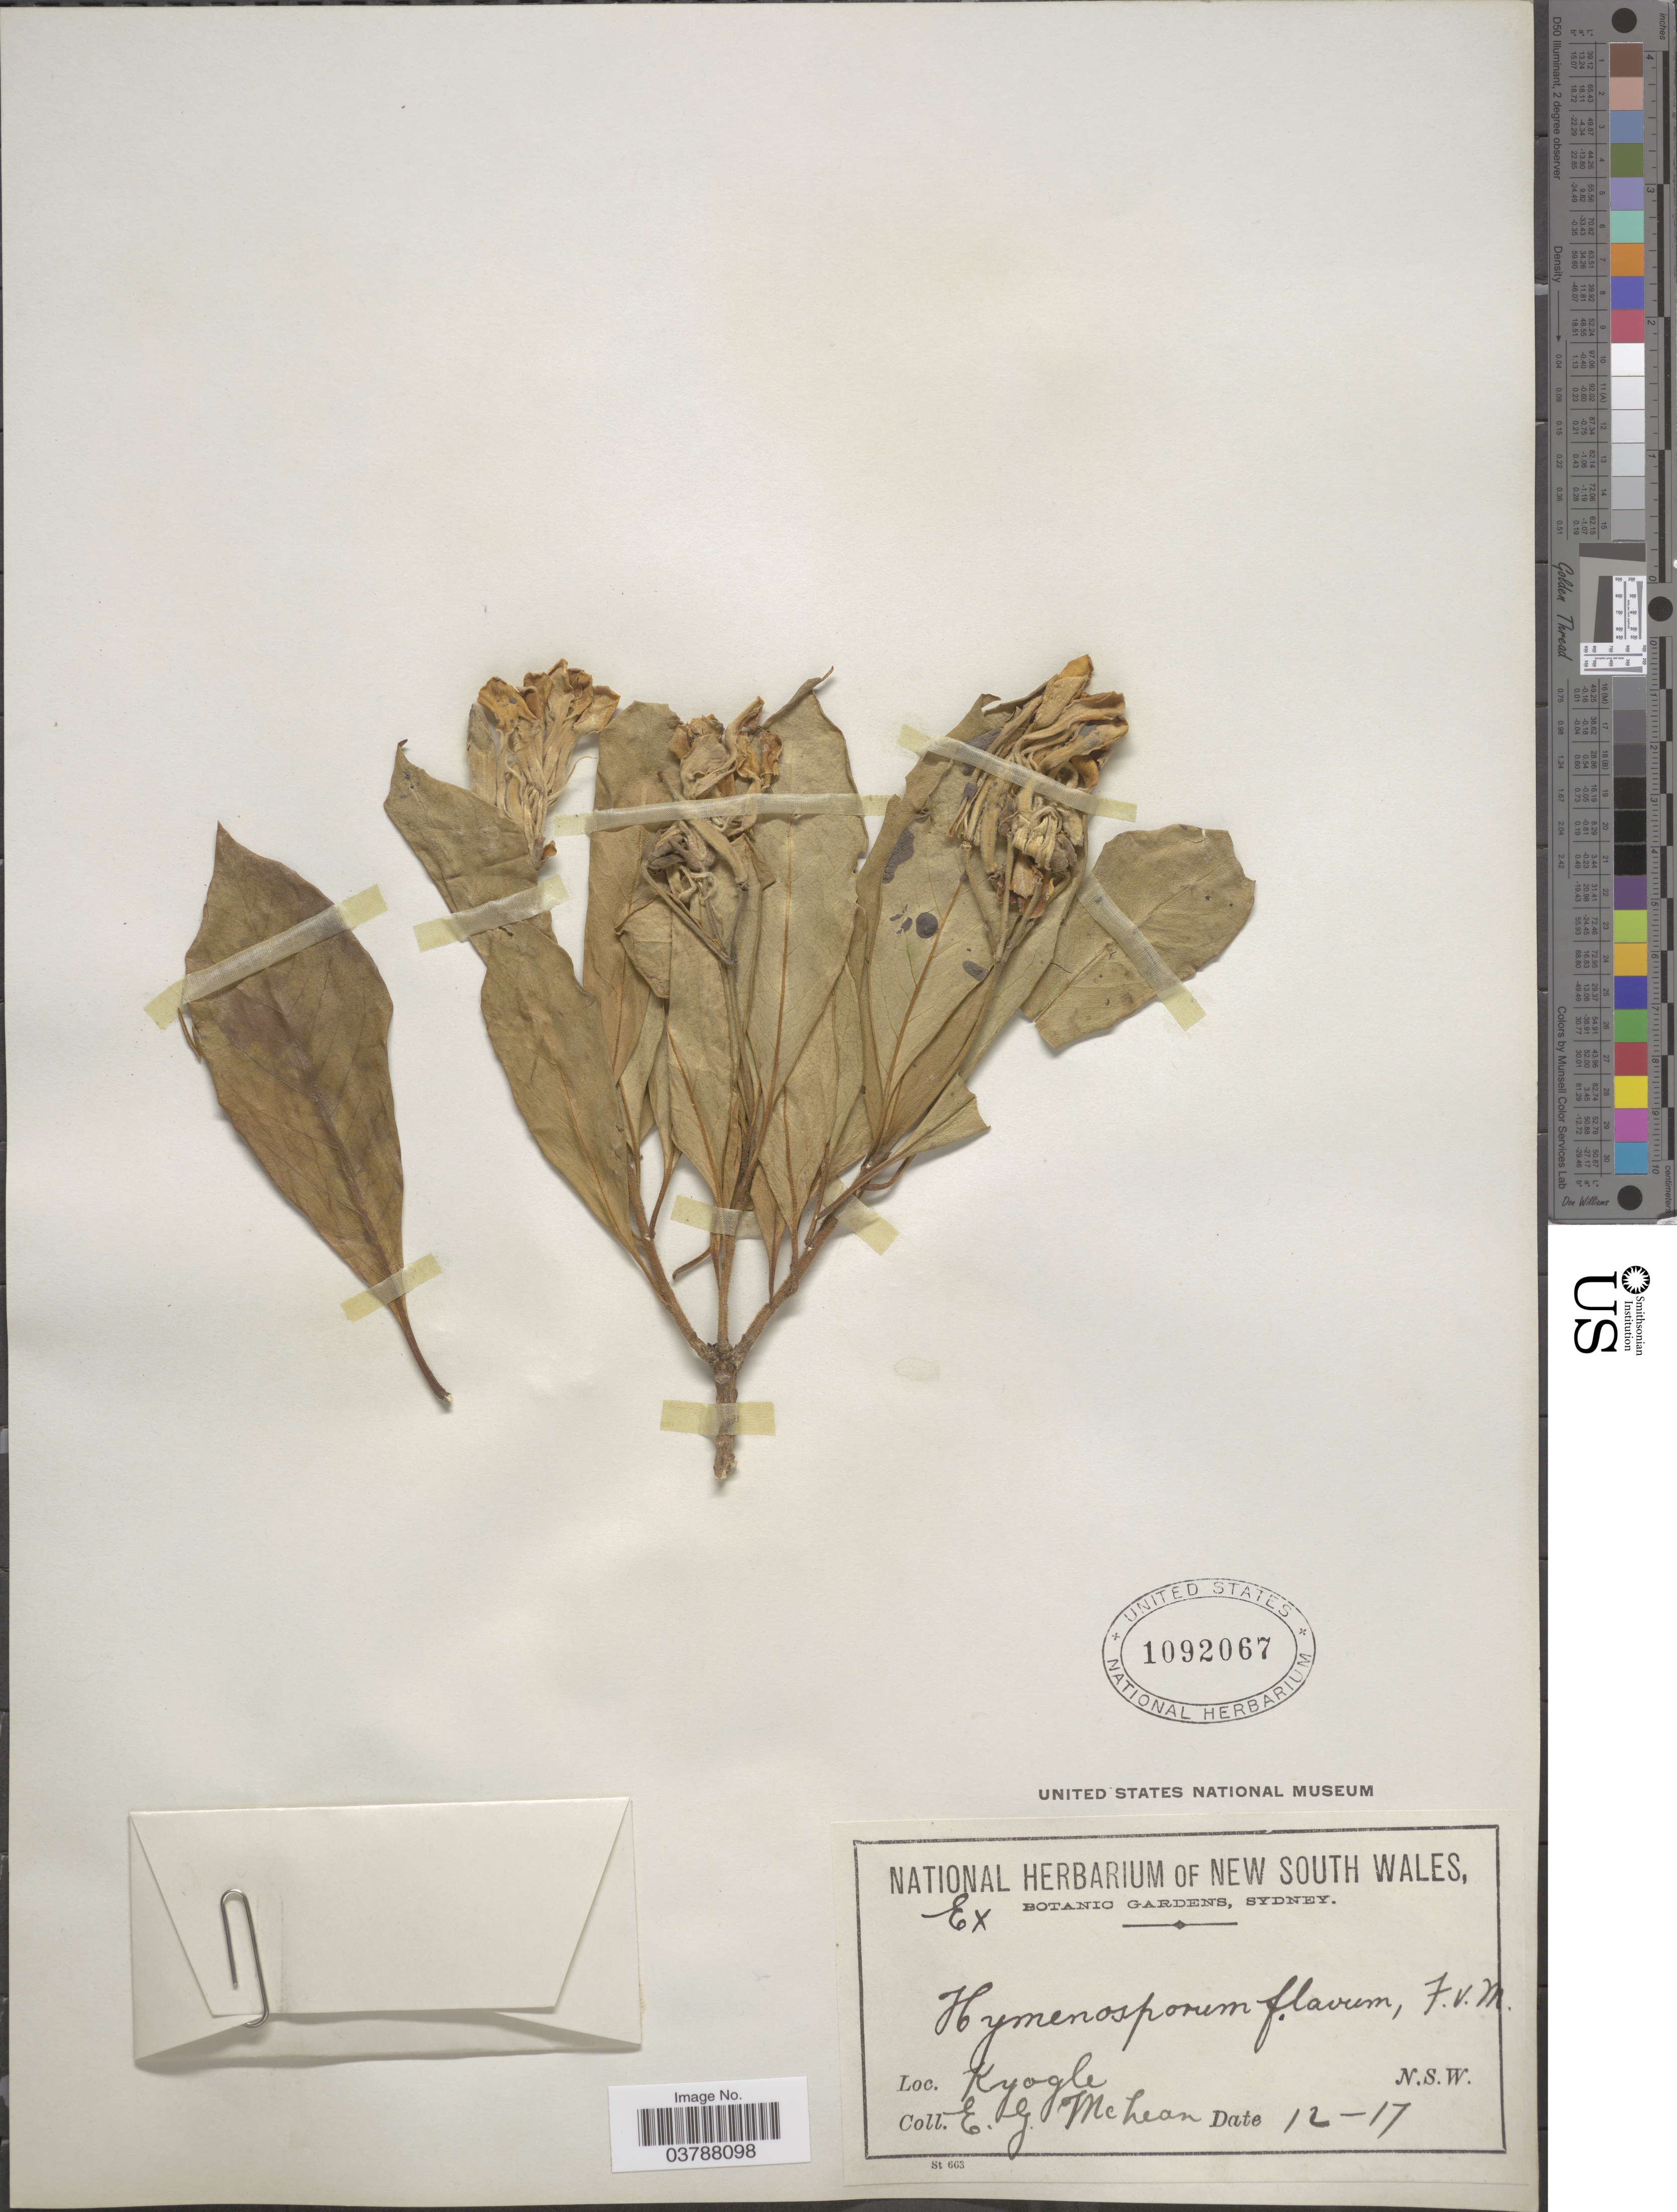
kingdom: Plantae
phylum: Tracheophyta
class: Magnoliopsida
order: Apiales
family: Pittosporaceae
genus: Hymenosporum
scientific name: Hymenosporum flavum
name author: (Hook.) F. Muell.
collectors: E. McLean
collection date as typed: Transcribed d/m/y: /12/17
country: Australia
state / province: New South Wales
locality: Kyogle.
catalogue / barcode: US 1092067